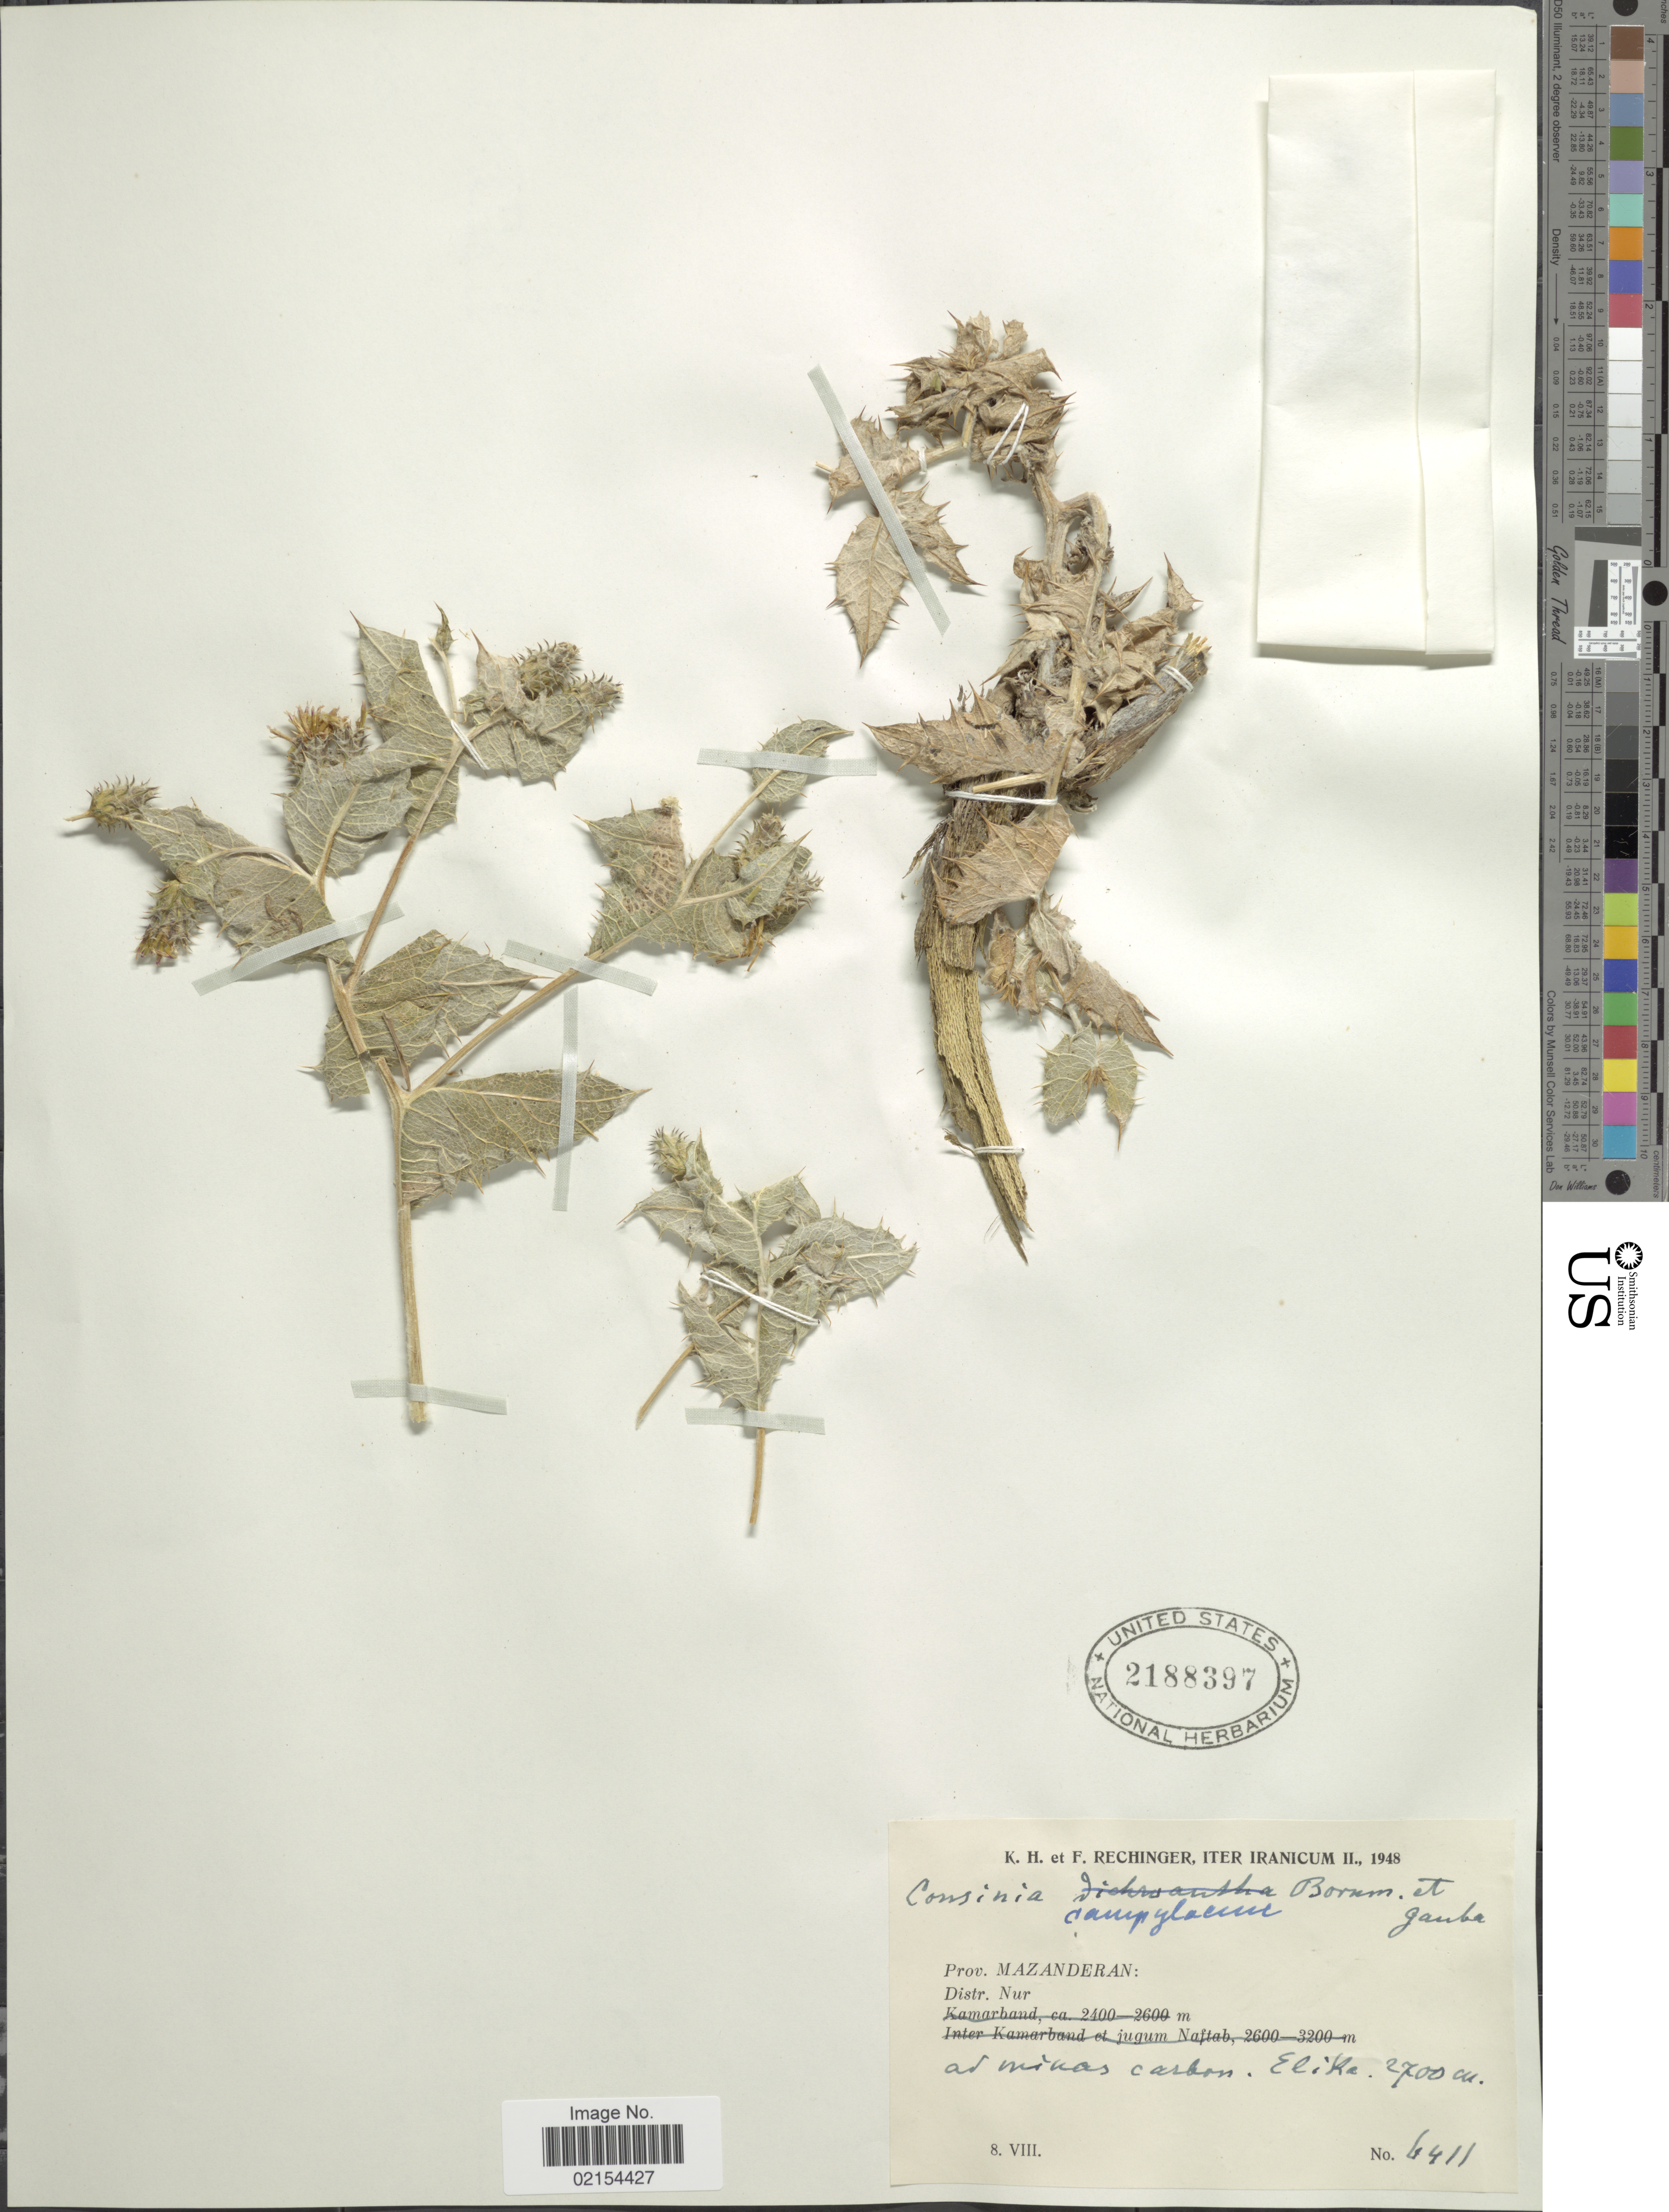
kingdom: Plantae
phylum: Tracheophyta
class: Magnoliopsida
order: Asterales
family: Asteraceae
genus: Cousinia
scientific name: Cousinia commutata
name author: Bunge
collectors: K. H. Rechinger & F. Rechinger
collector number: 6411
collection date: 1948-08-08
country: Iran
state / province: Mazandaran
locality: Iter Iranicum, Prov. Mazanderan: Distr. Nur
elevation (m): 2700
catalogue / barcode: US 2188397